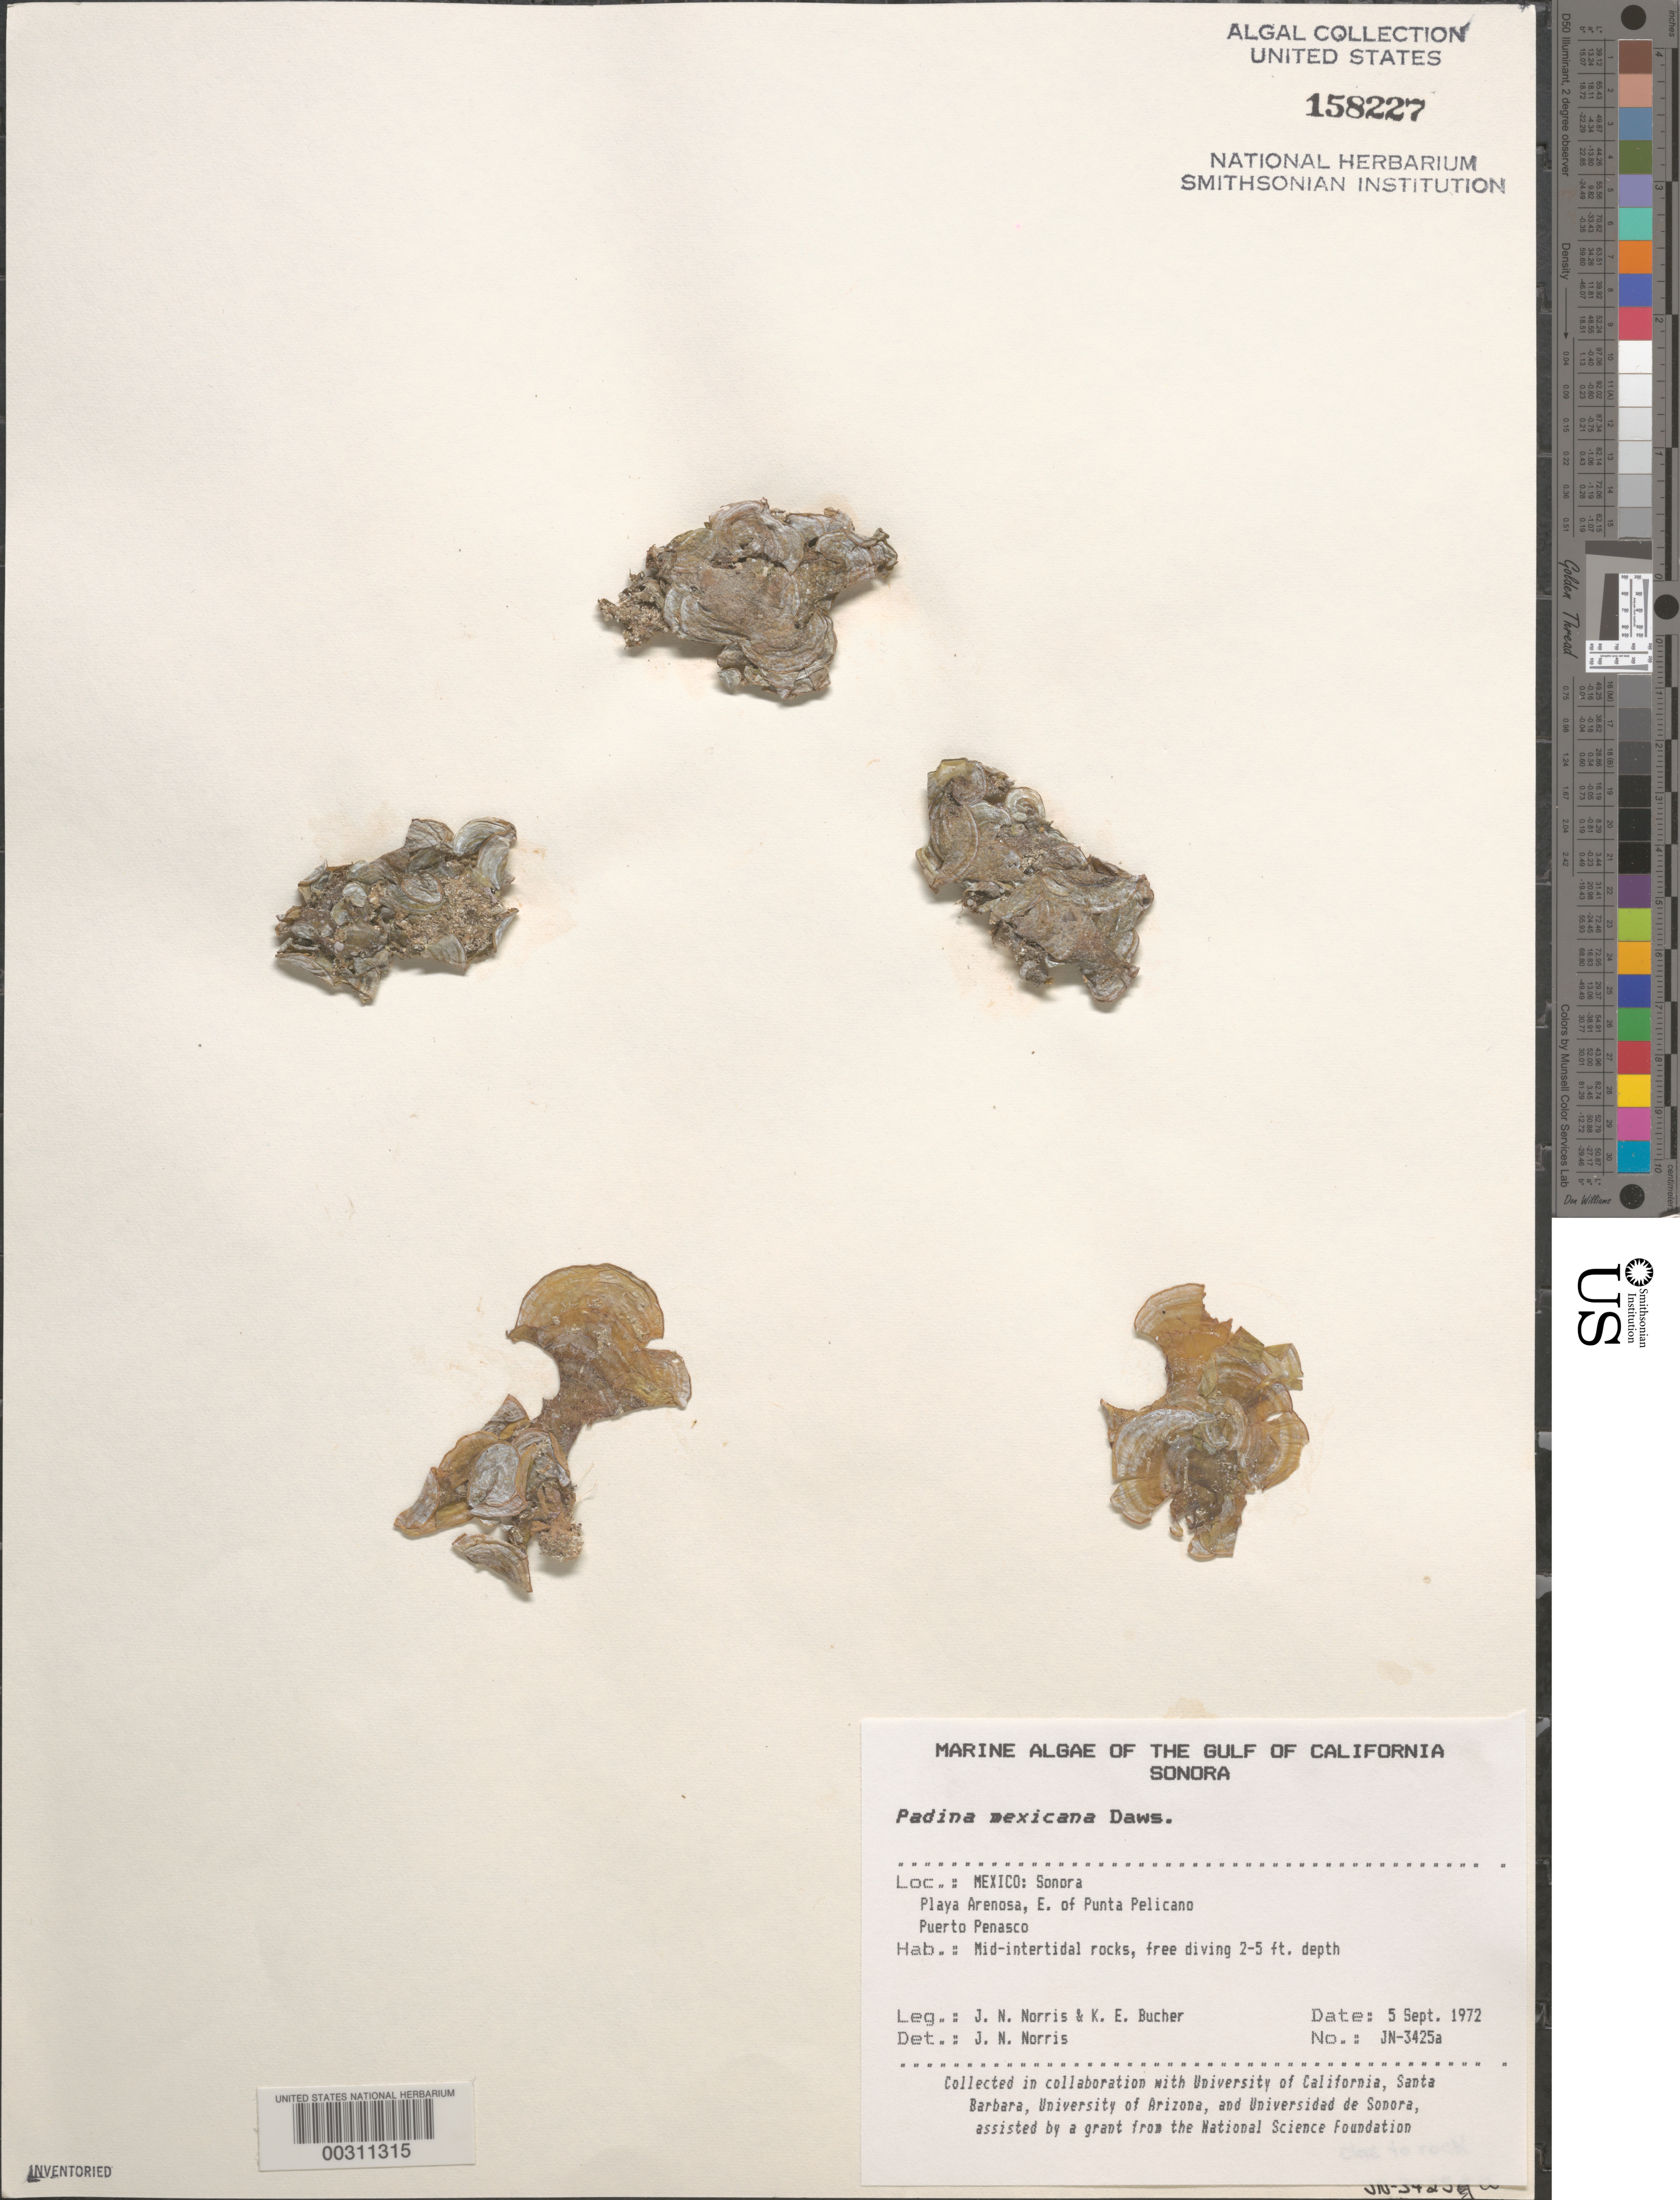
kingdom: Chromista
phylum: Ochrophyta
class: Phaeophyceae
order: Dictyotales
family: Dictyotaceae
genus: Padina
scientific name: Padina mexicana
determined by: Norris, James N.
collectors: J. N. Norris & K. E. Bucher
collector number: JN-3425a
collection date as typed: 05 Sep 1972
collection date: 1972-09-05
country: Mexico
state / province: Sonora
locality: Playa Arenosa, Puerto Penasco, east of Punta Pelicano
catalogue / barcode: US 158227